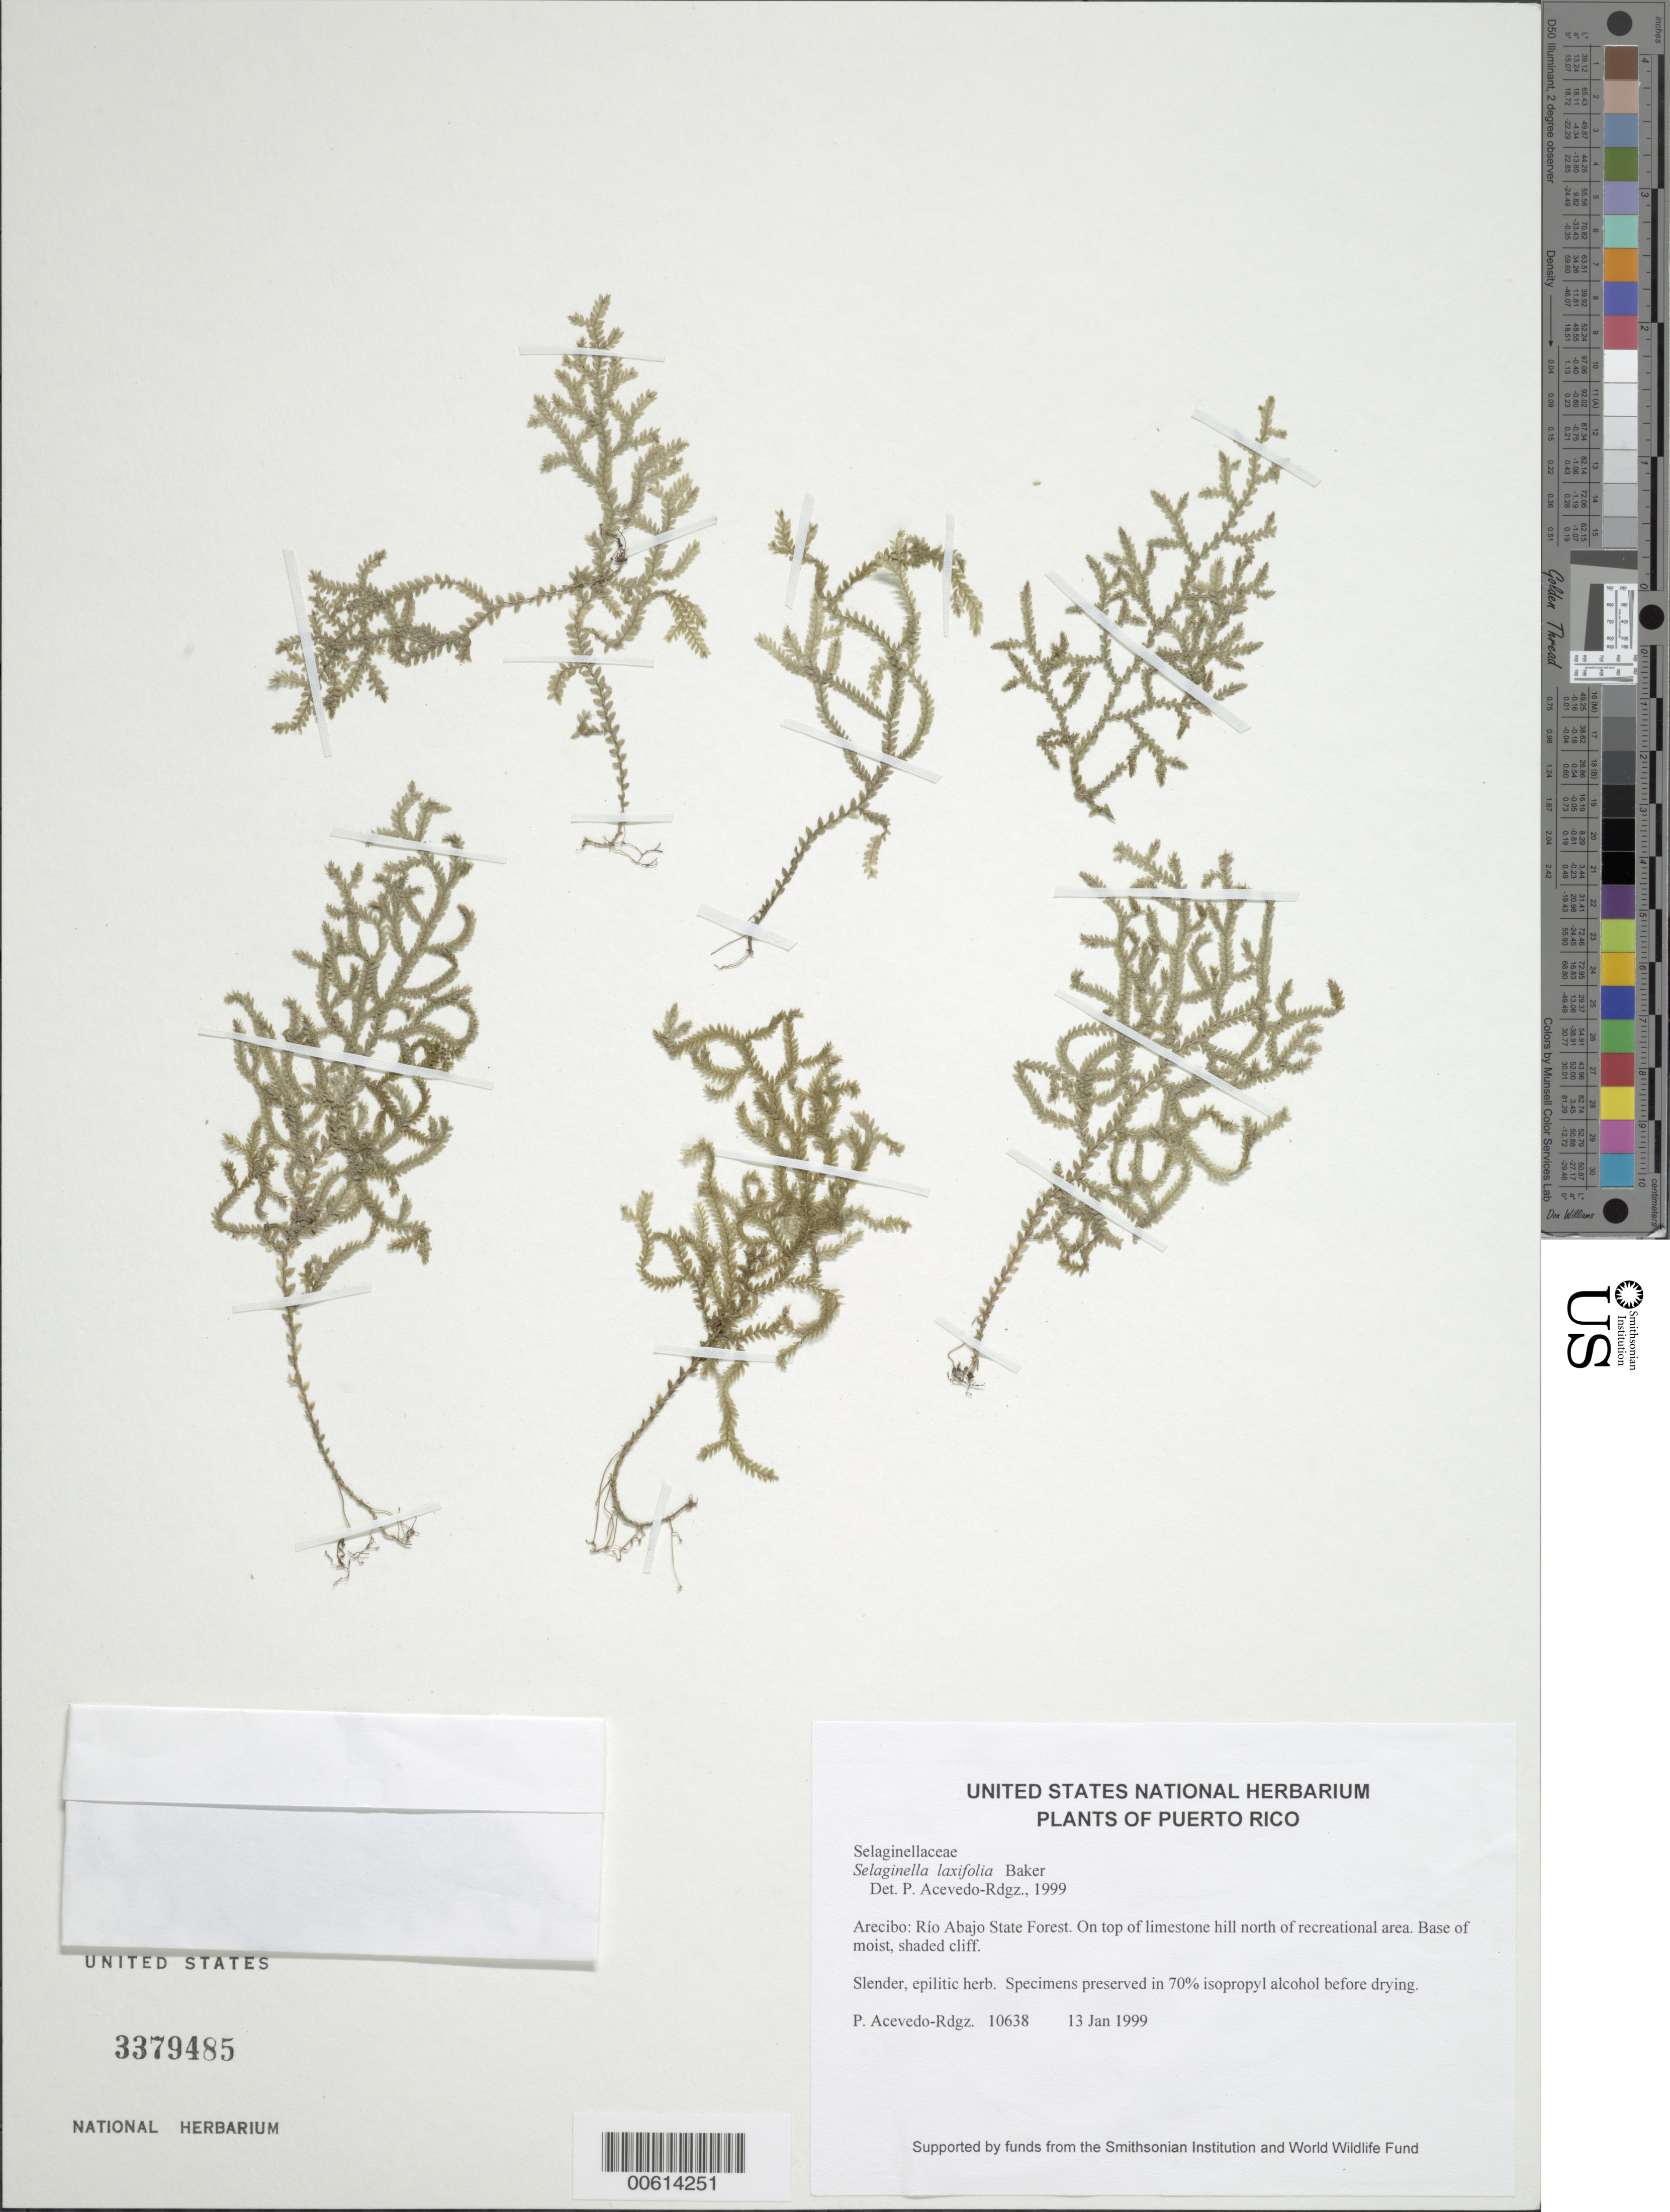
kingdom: Plantae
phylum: Tracheophyta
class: Lycopodiopsida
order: Selaginellales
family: Selaginellaceae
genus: Selaginella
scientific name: Selaginella laxifolia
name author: Baker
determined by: Acevedo-Rodríguez, P., (BOT), Smithsonian Institution - National Museum of Natural History (UNITED STATES)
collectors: P. Acevedo-Rodr.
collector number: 10638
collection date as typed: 13 Jan 1999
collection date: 1999-01-13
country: Puerto Rico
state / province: Arecibo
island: Puerto Rico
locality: Arecibo; Río Abajo State Forest. On top of limestone hill north of recreational area.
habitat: Base of moist, shaded cliff.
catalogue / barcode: US 3379485